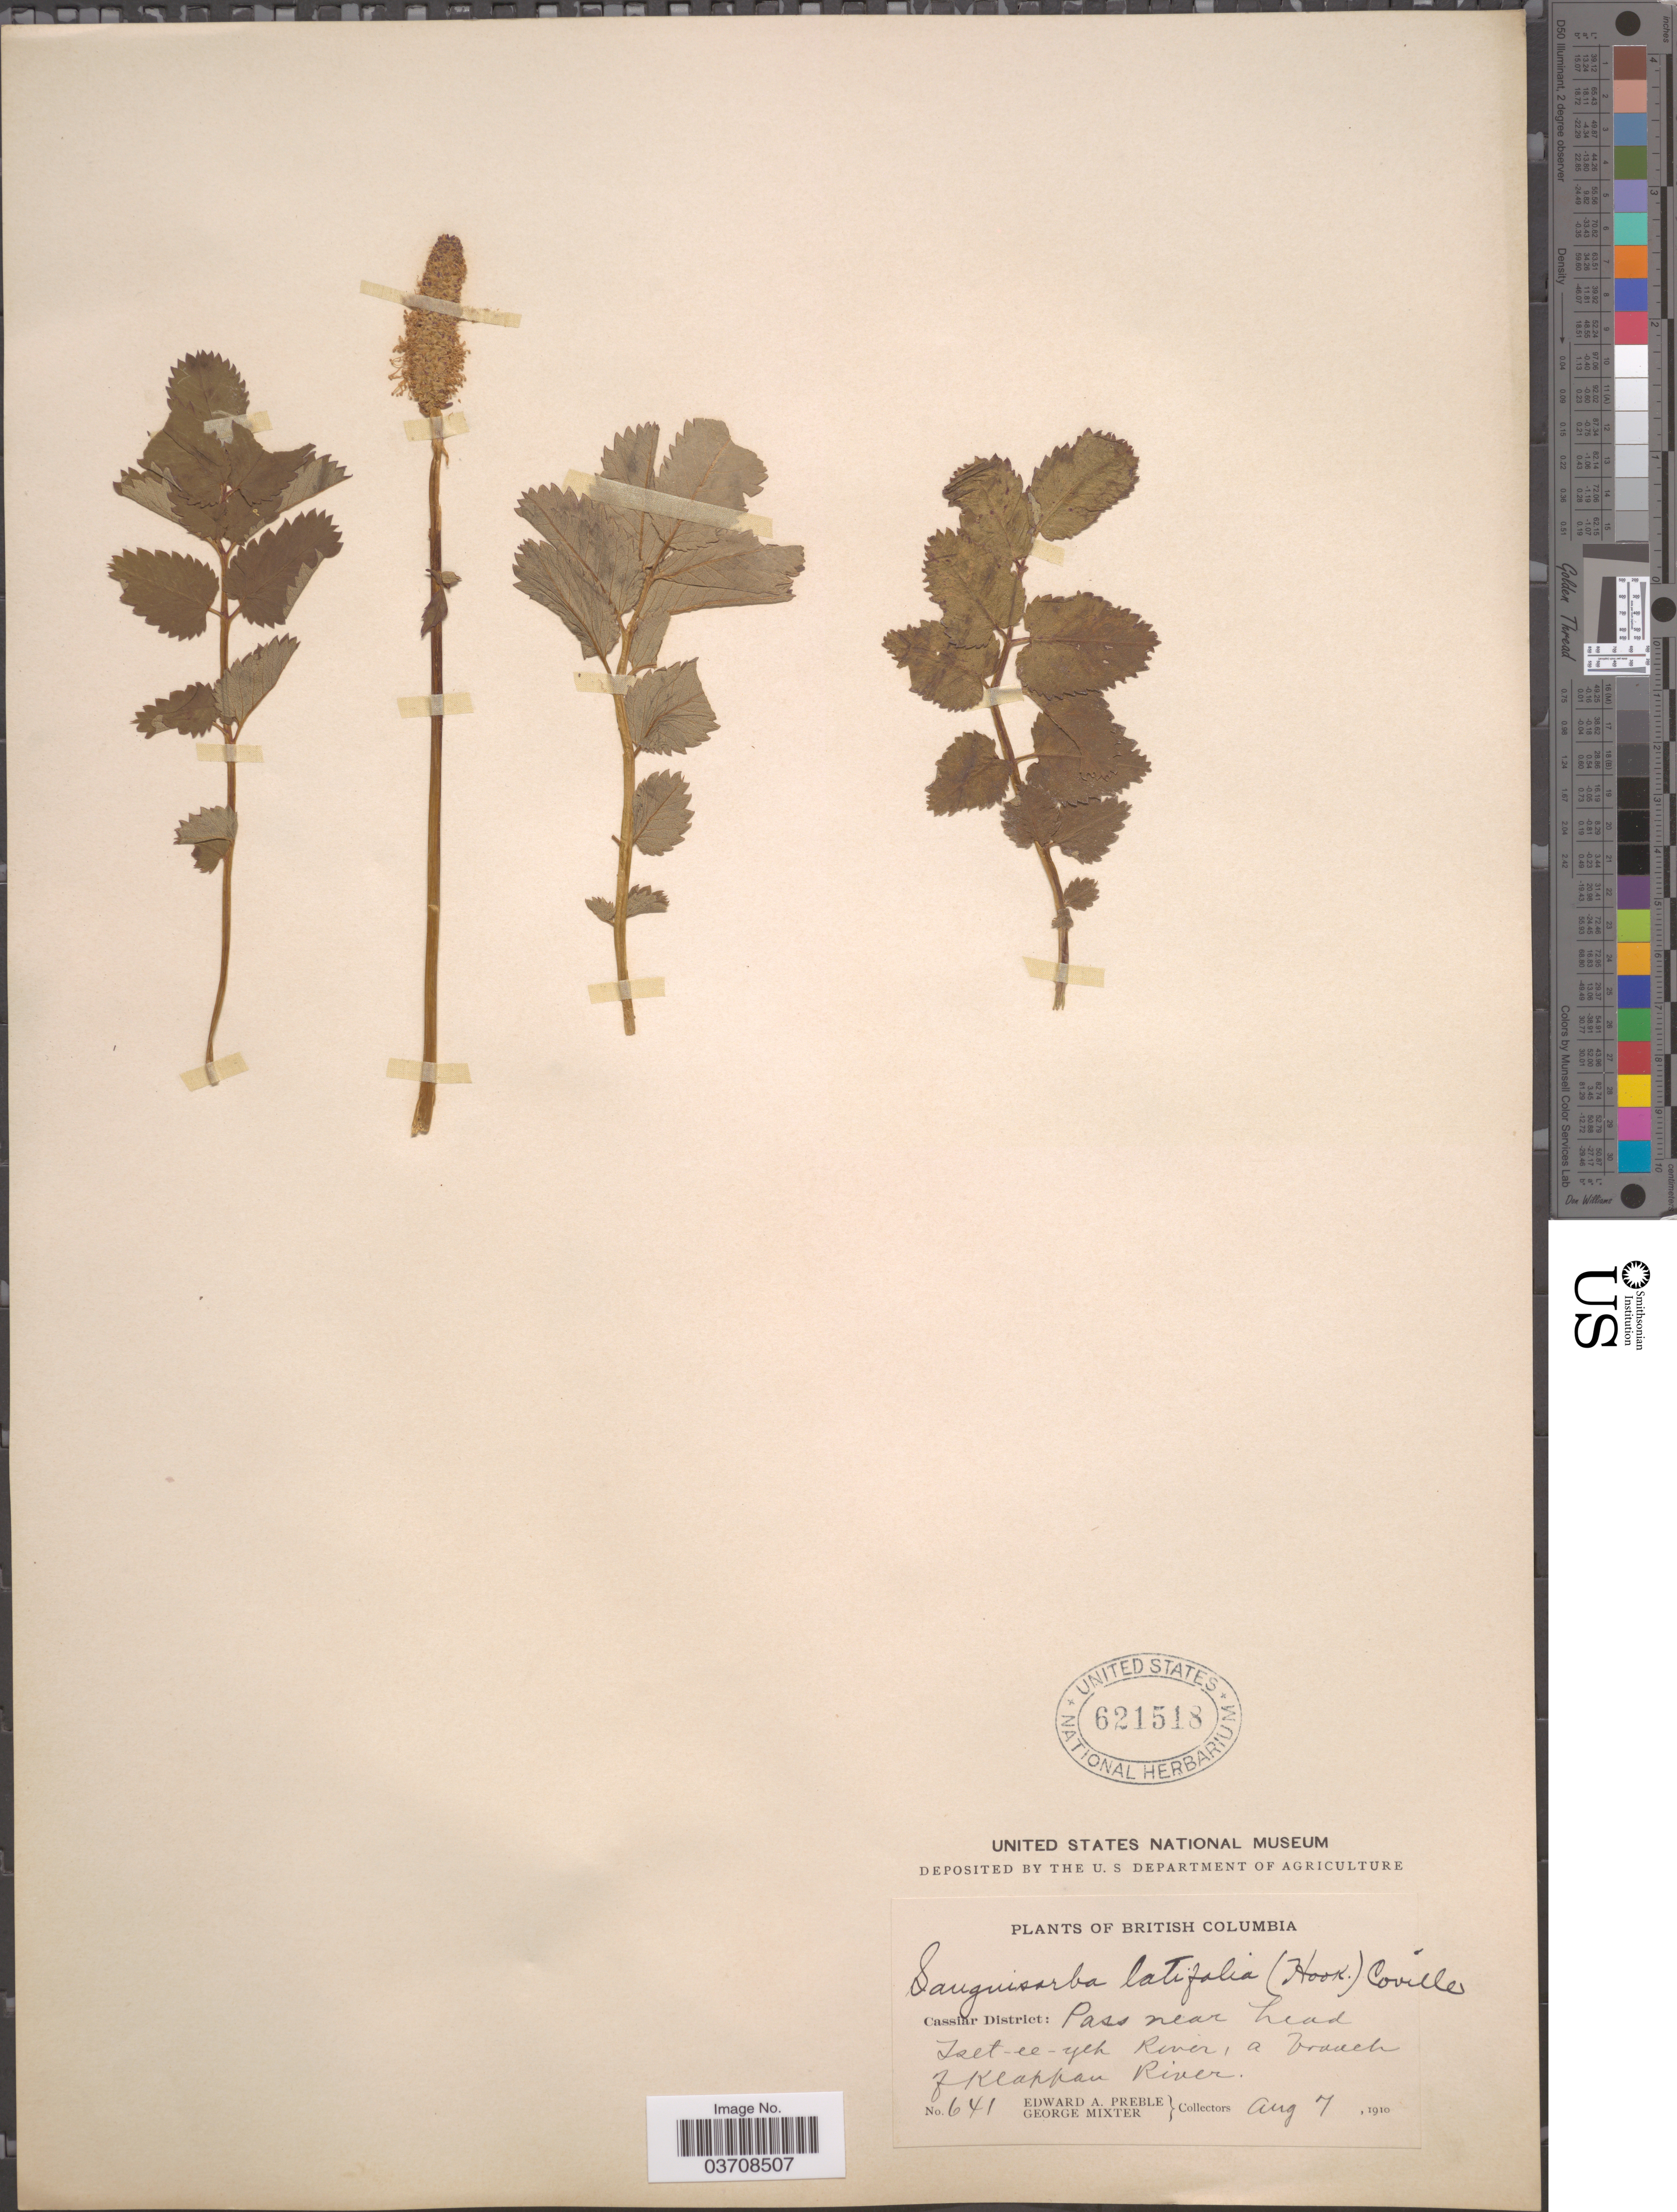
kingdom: Plantae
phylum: Tracheophyta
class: Magnoliopsida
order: Rosales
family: Rosaceae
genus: Sanguisorba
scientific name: Sanguisorba stipulata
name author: Raf.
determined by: Strong, Mark T., (BOT), Smithsonian Institution - National Museum of Natural History (UNITED STATES)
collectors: E. Preble & G. Mixter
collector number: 641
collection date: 1910-08-07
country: Canada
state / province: British Columbia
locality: Cassiar District: Pass near head Iset-ee-yeh River, a branch of Klappan River.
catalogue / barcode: US 621518